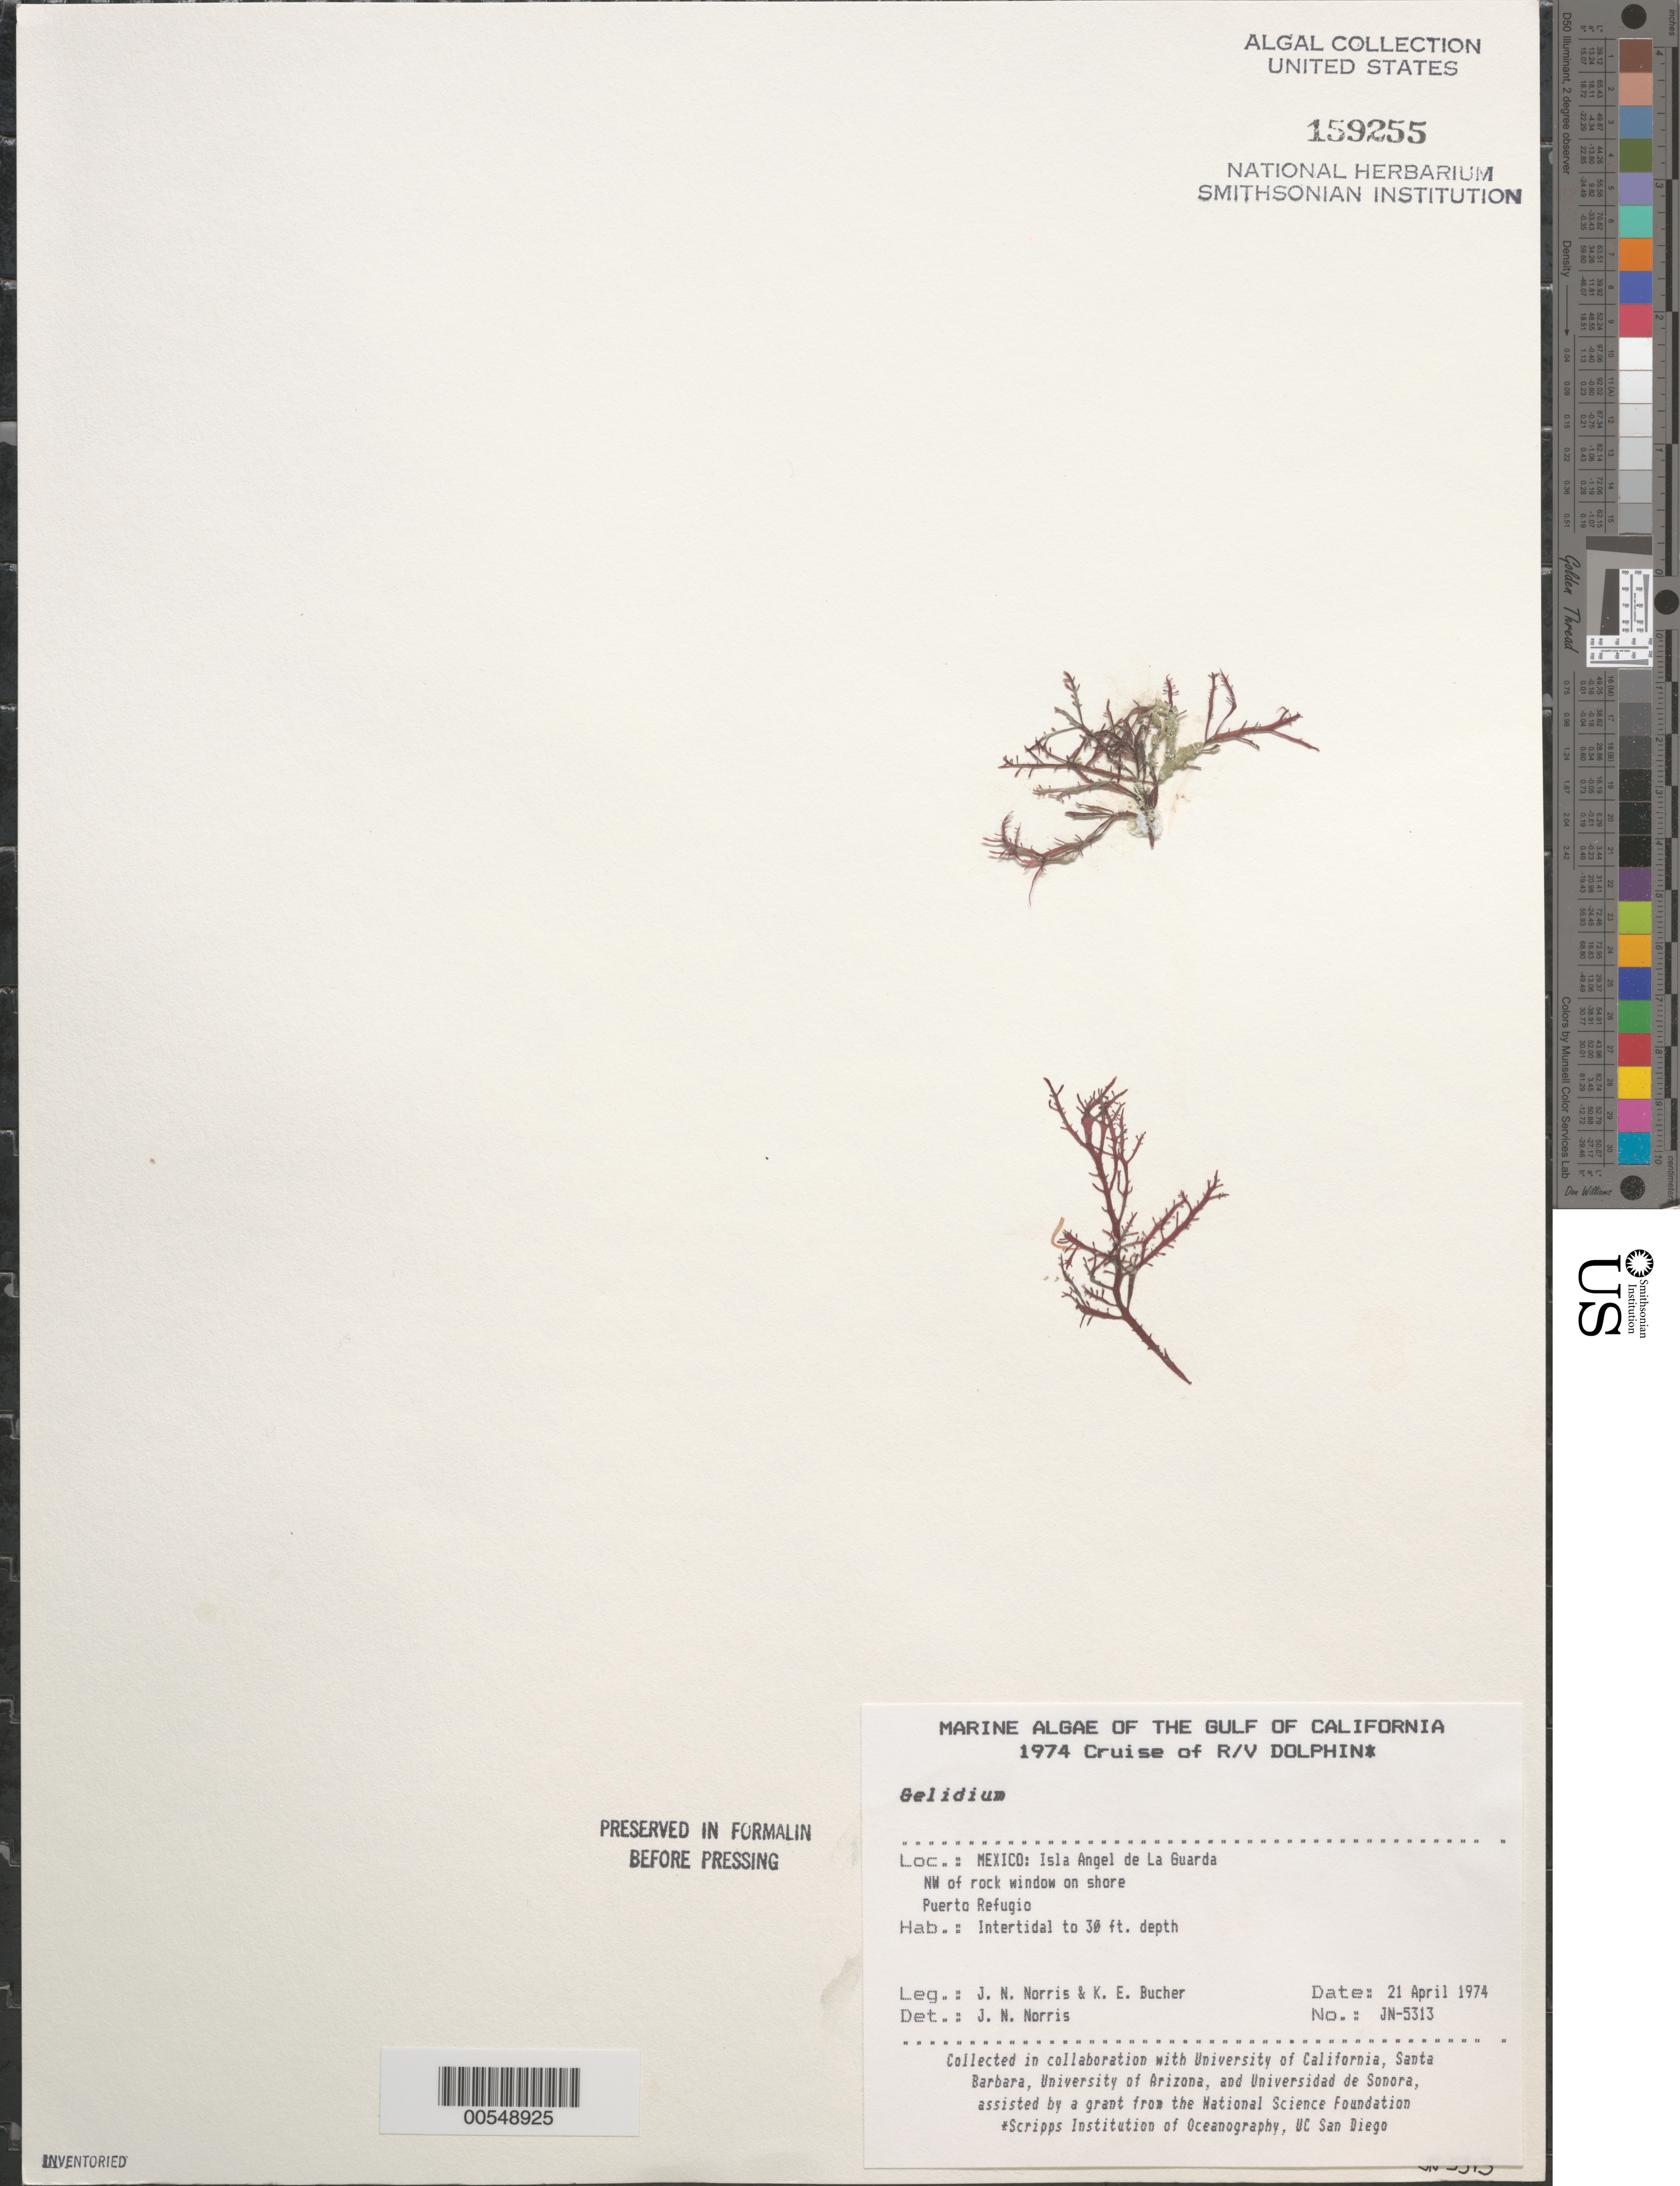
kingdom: Plantae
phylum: Rhodophyta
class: Florideophyceae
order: Gelidiales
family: Gelidiaceae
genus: Gelidium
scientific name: Gelidium sp.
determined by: Norris, James N.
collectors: J. N. Norris & K. E. Bucher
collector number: JN-5313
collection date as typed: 21 Apr 1974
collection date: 1974-04-21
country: Mexico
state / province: Baja California Norte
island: Isla Angel de la Guarda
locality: Puerto Refugio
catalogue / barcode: US 159255